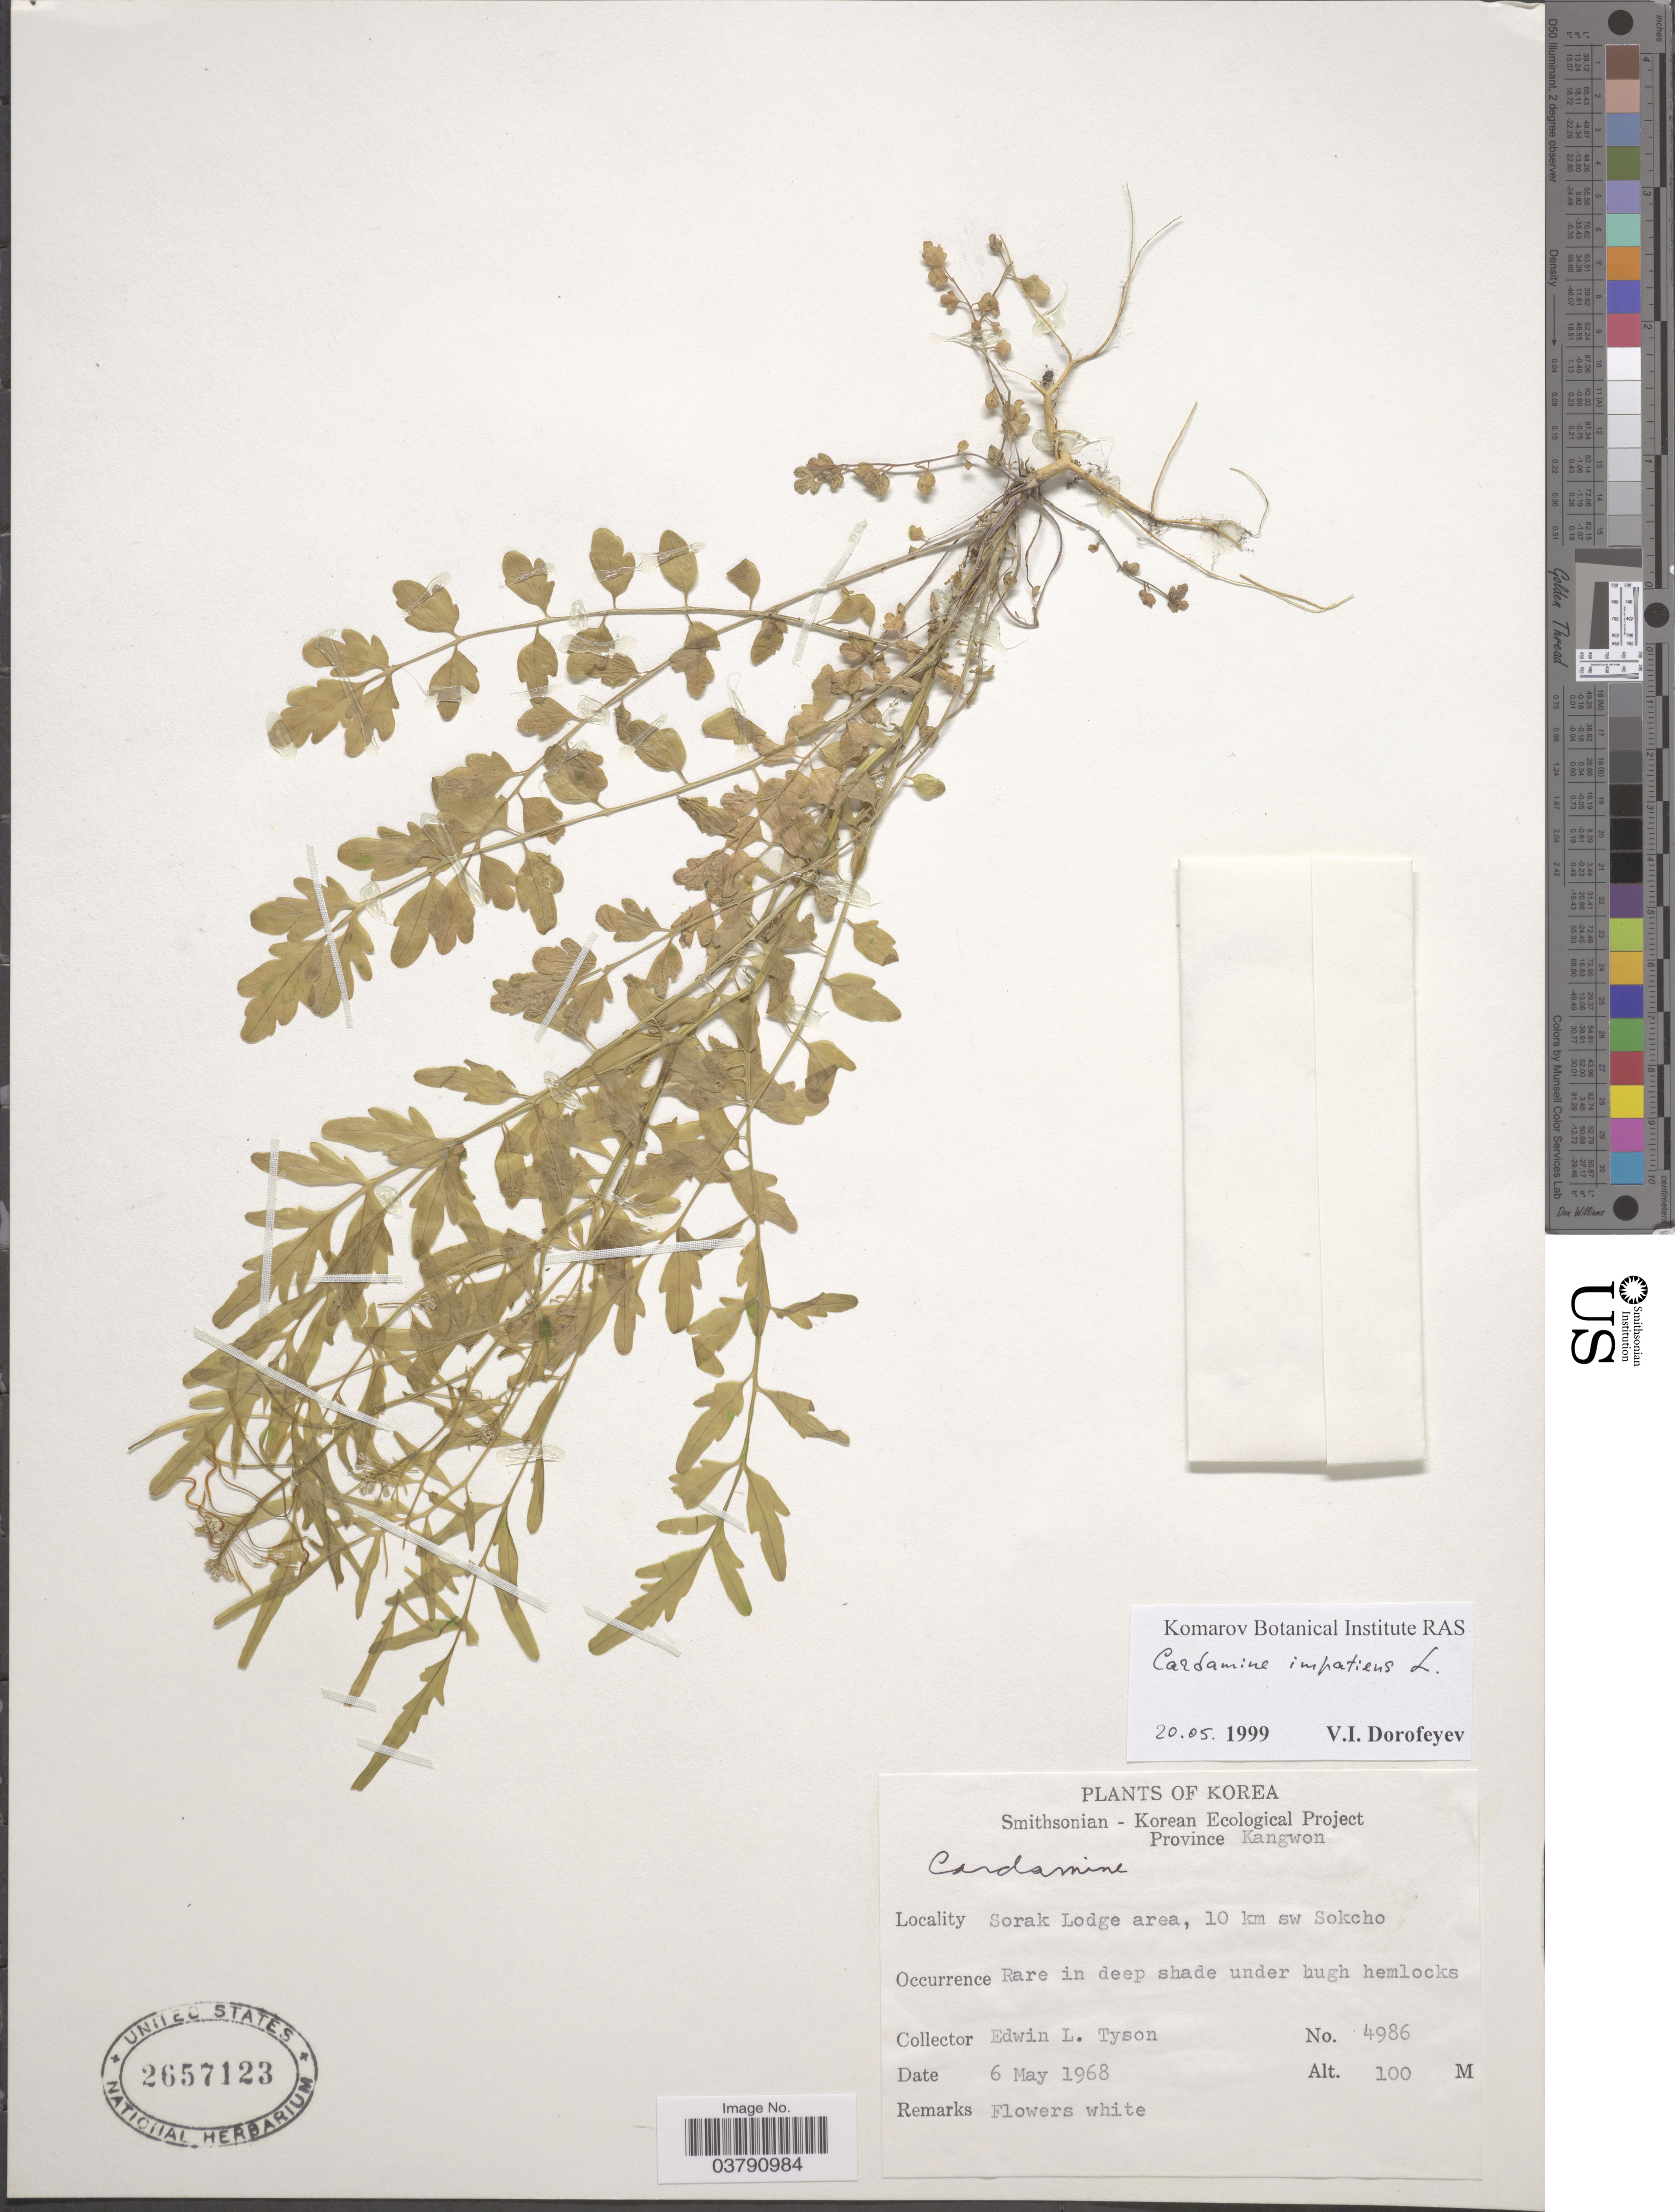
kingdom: Plantae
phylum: Tracheophyta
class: Magnoliopsida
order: Brassicales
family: Brassicaceae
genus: Cardamine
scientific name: Cardamine impatiens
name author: L.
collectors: E. L. Tyson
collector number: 4986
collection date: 1968-05-06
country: North Korea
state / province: Kangwon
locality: Sorak Lodge area, 10 km sw Sokcho.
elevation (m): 100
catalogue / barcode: US 2657123